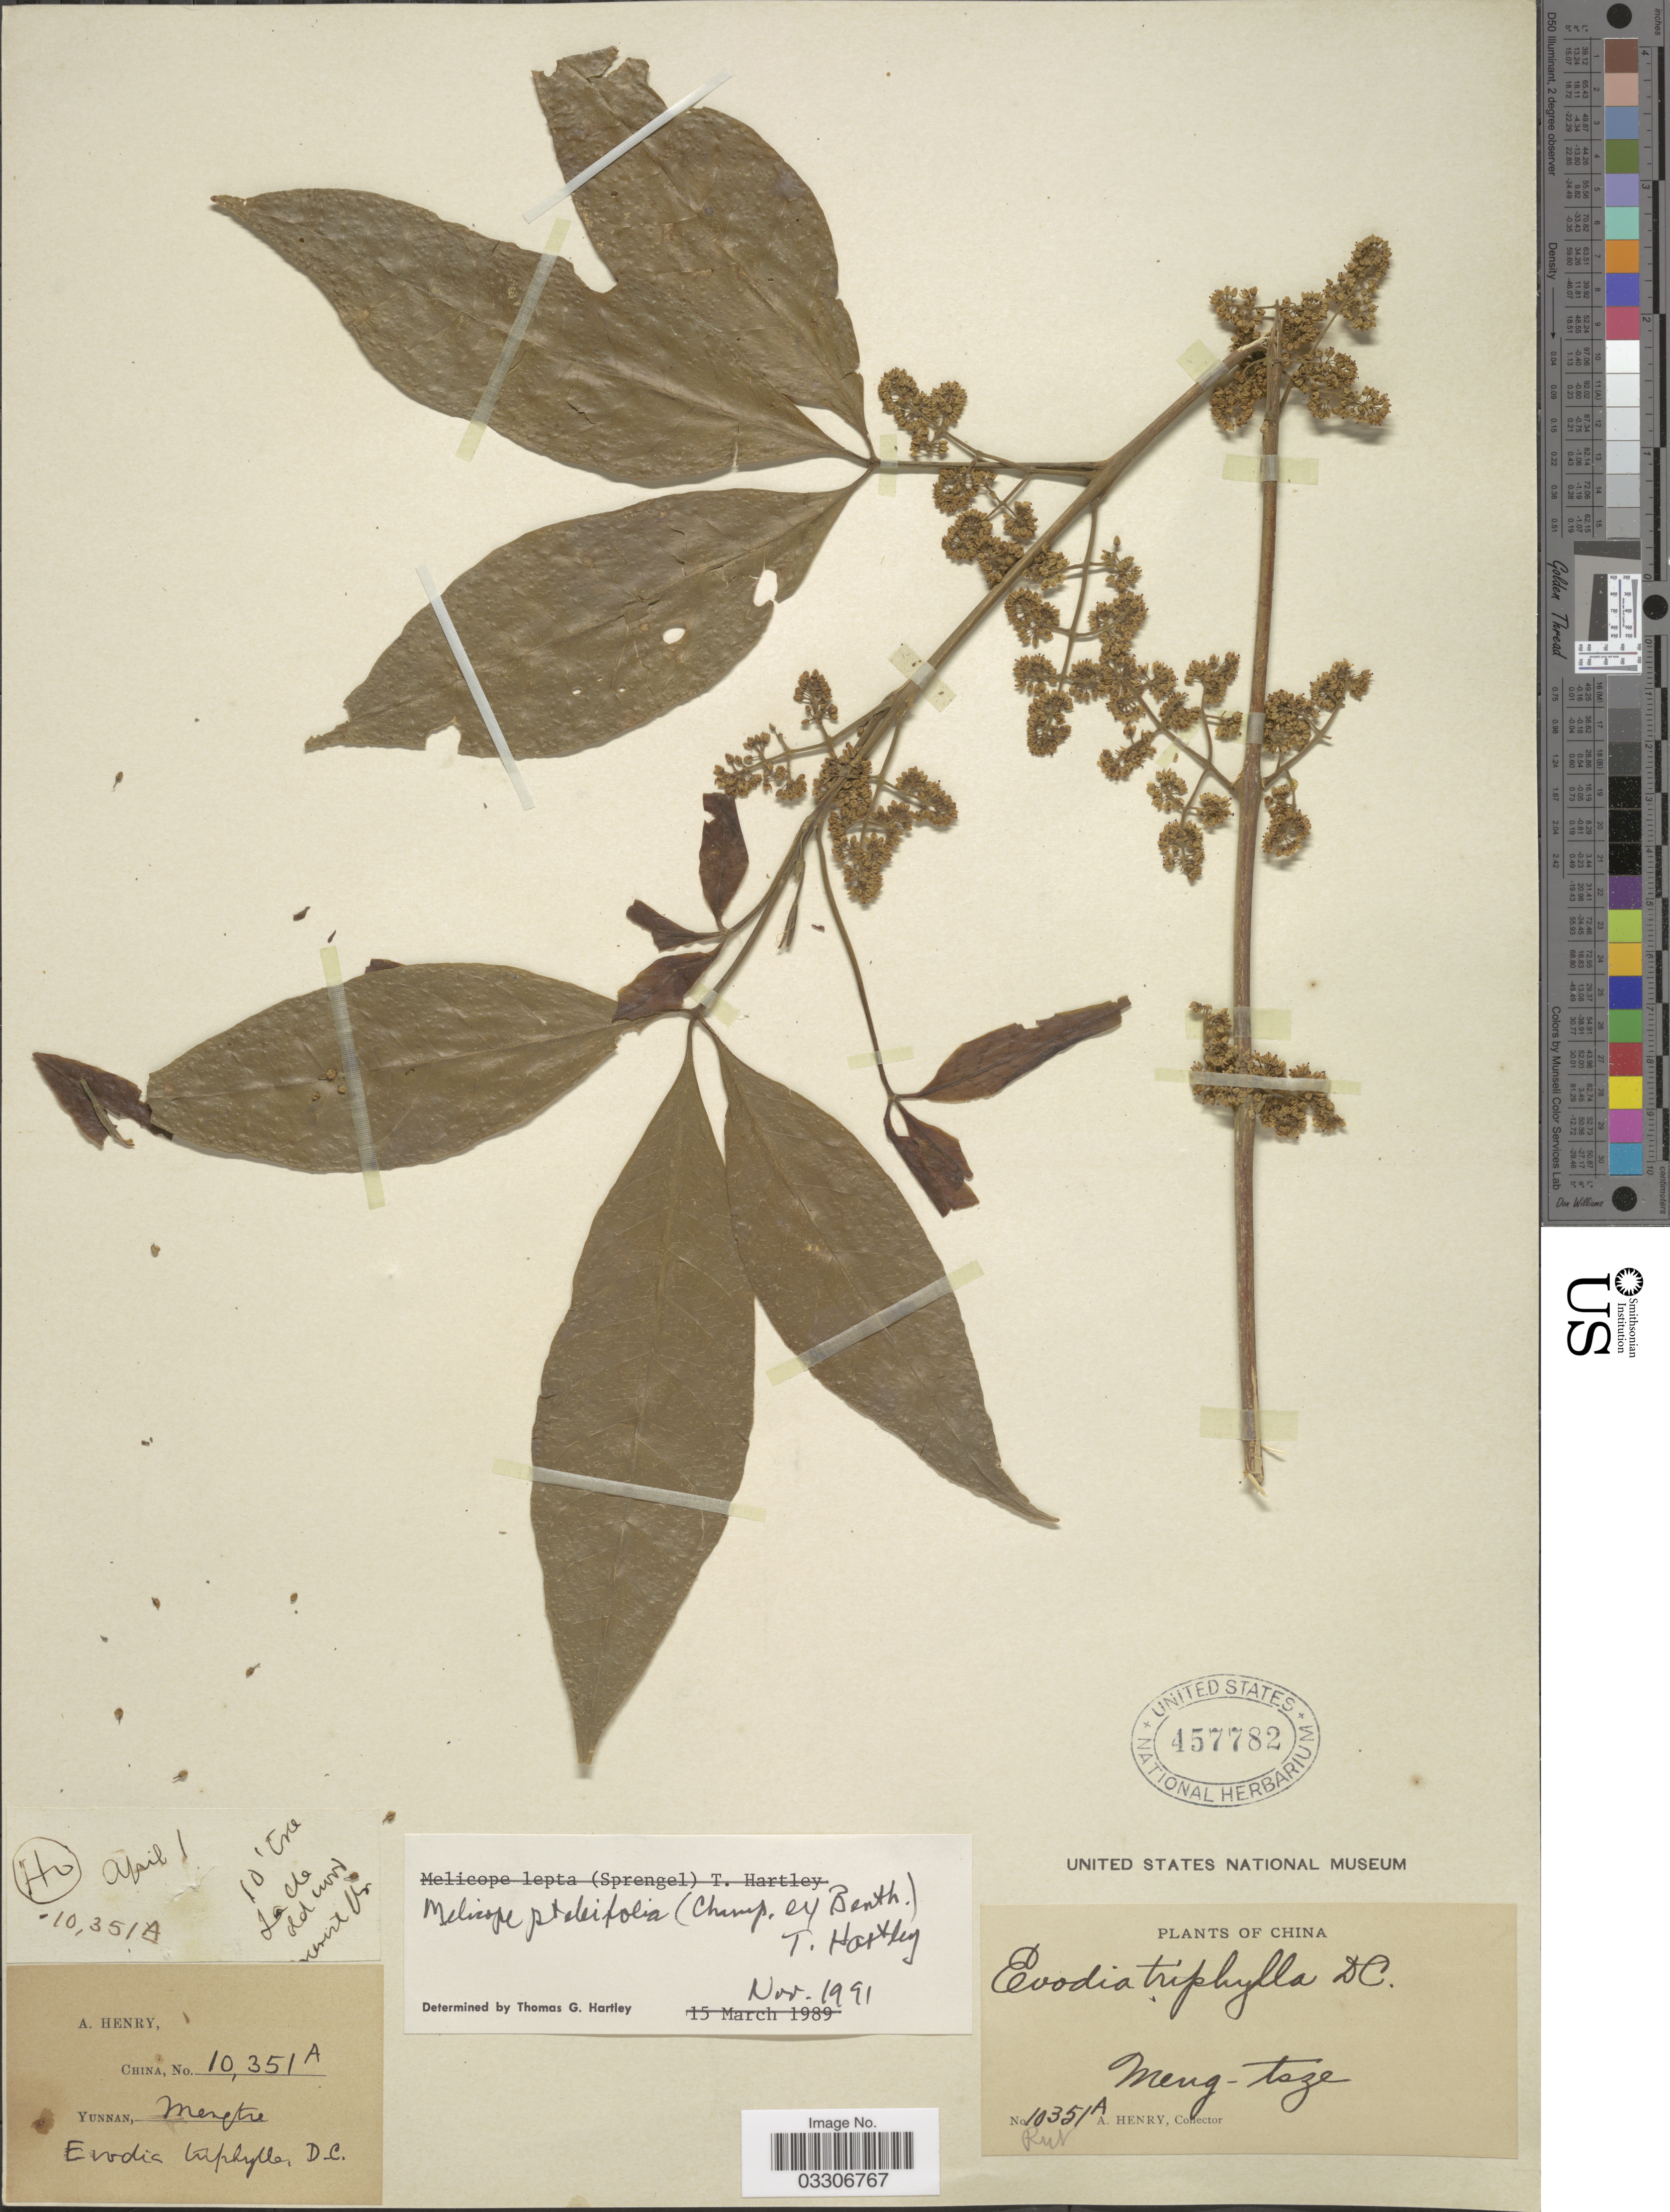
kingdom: Plantae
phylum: Tracheophyta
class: Magnoliopsida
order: Sapindales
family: Rutaceae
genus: Melicope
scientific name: Melicope pteleifolia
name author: (Champ. ex Benth.) T.G. Hartley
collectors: A. Henry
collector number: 10351 A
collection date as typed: Transcribed d/m/y: /4/1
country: China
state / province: Yunnan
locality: Meng-tsze. La Cle. Ho.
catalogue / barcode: US 457782